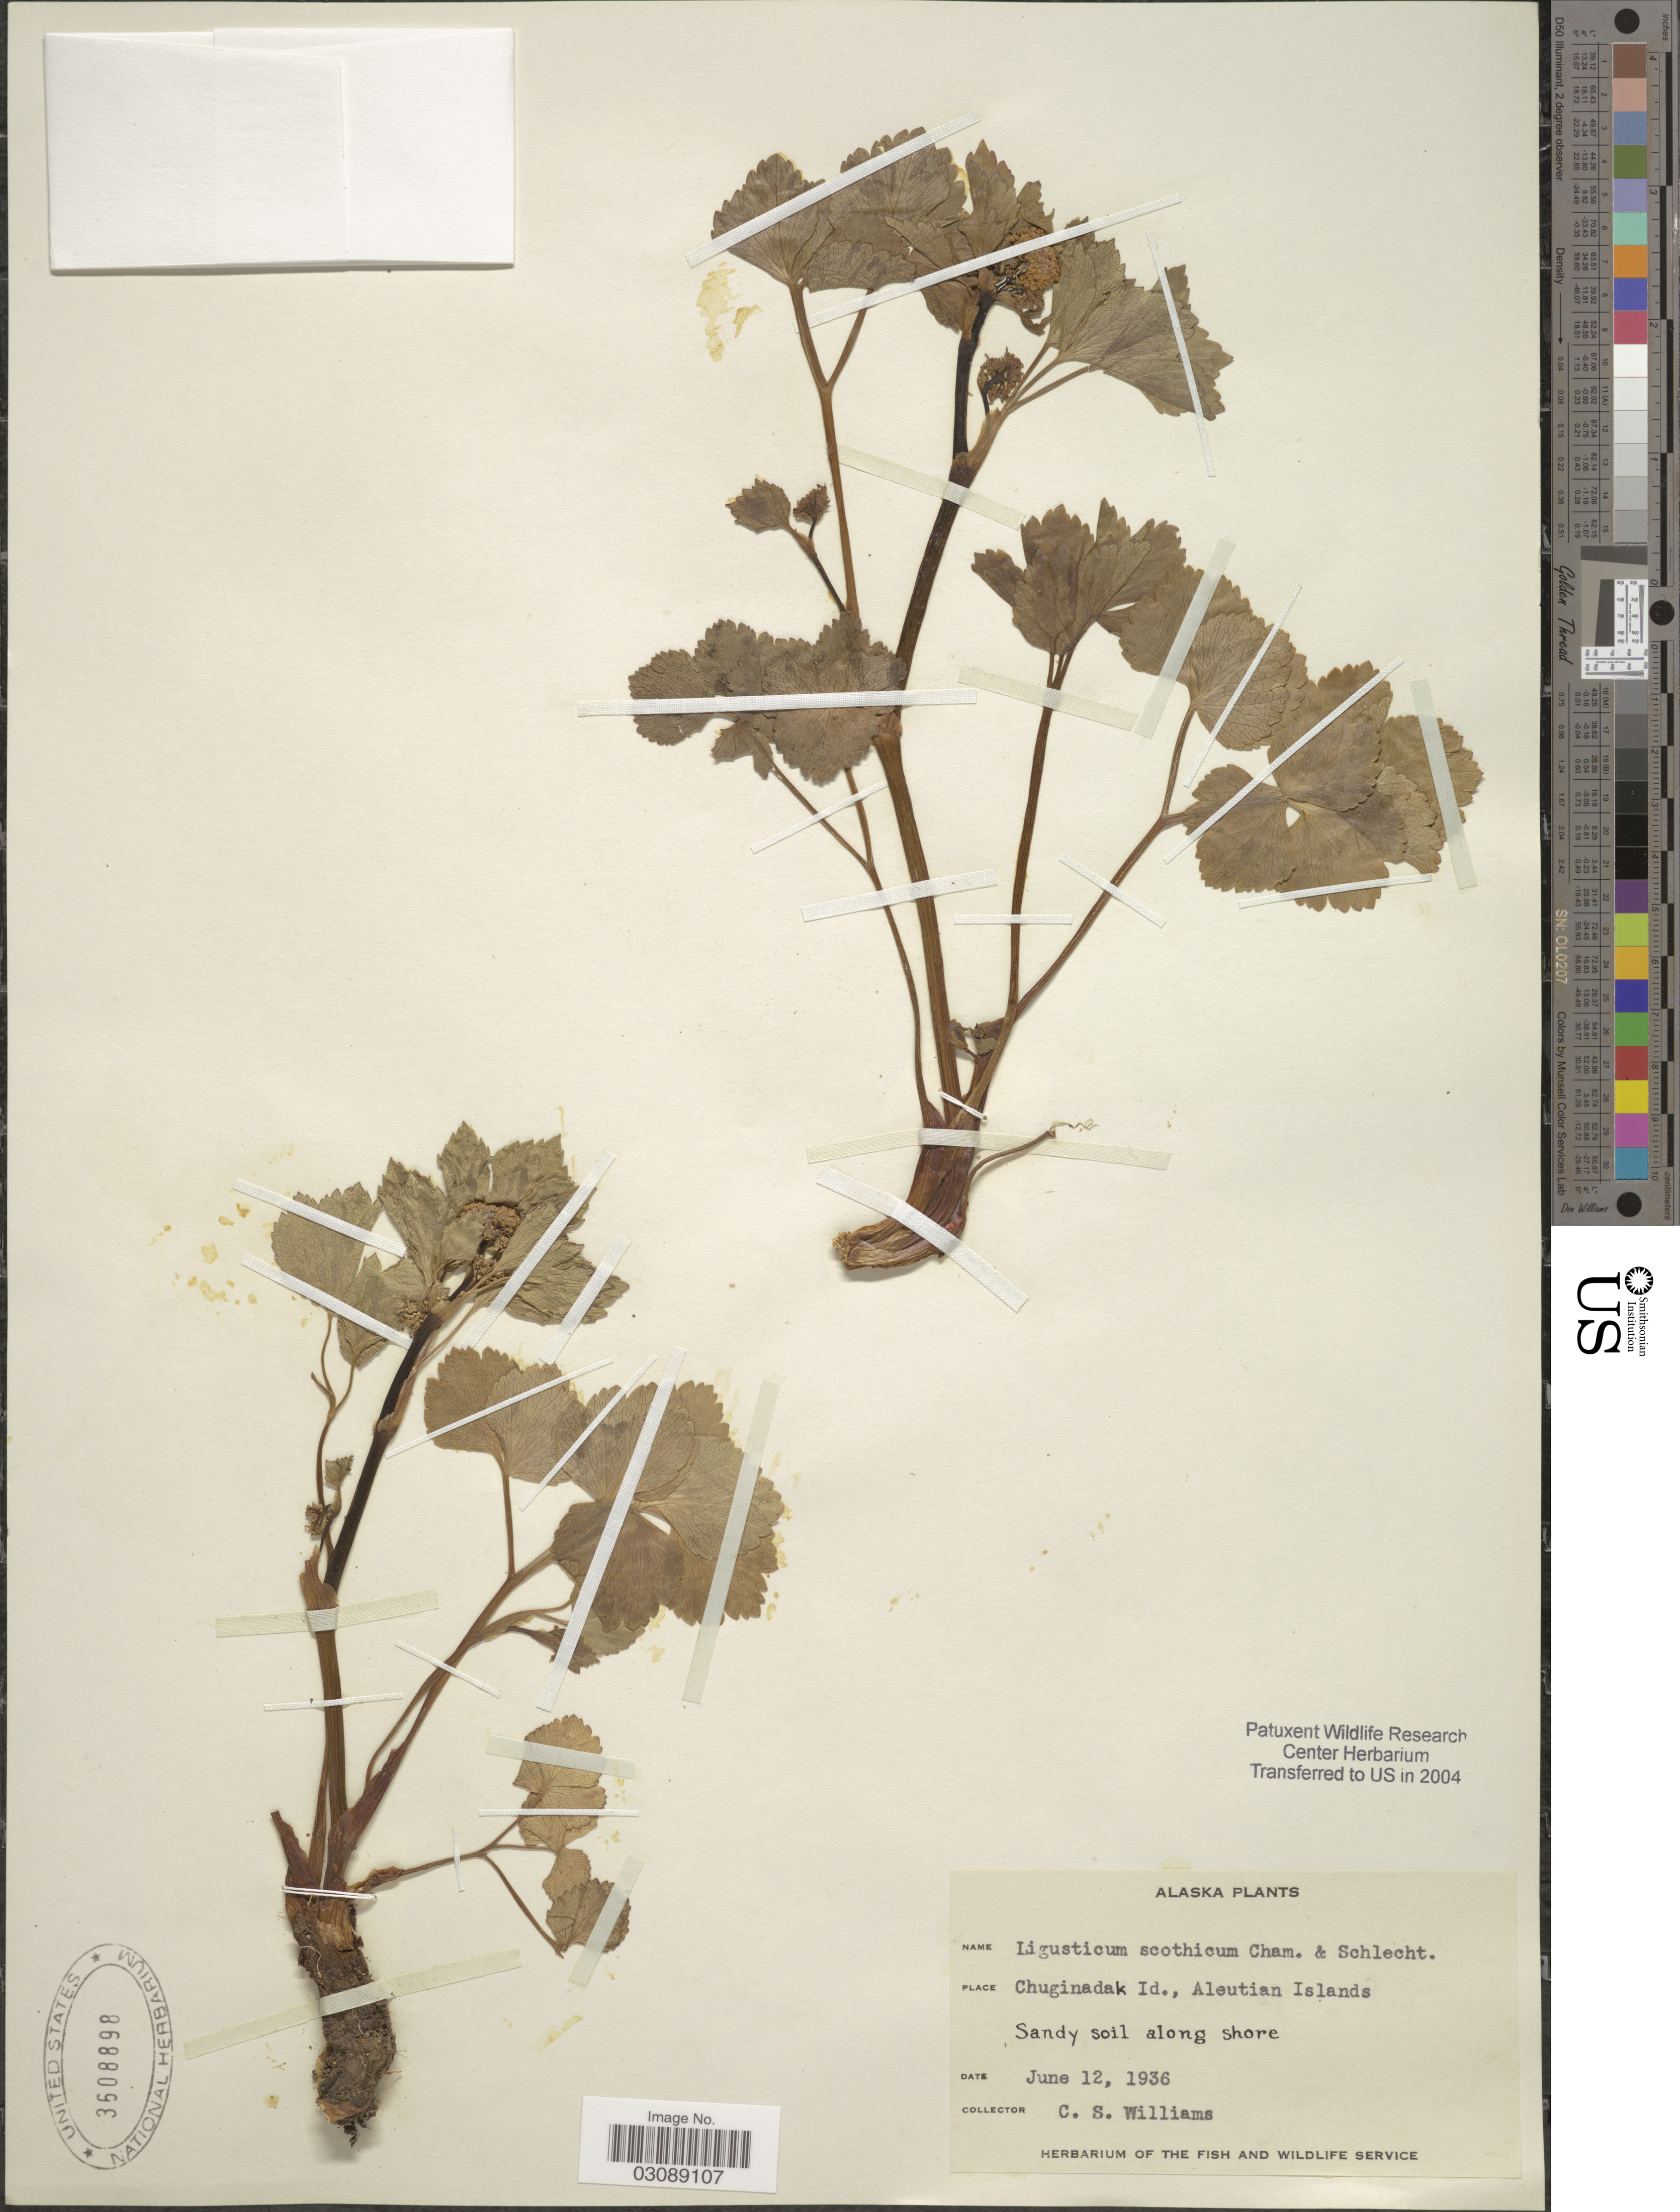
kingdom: Plantae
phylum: Tracheophyta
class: Magnoliopsida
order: Apiales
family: Apiaceae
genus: Ligusticum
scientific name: Ligusticum scoticum subsp. hultenii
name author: (Fernald) Calder & Roy L. Taylor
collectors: C. Williams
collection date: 1936-06-12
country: United States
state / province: Alaska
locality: Chuginadak Id., Aleutian Islands.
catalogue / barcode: US 3608898